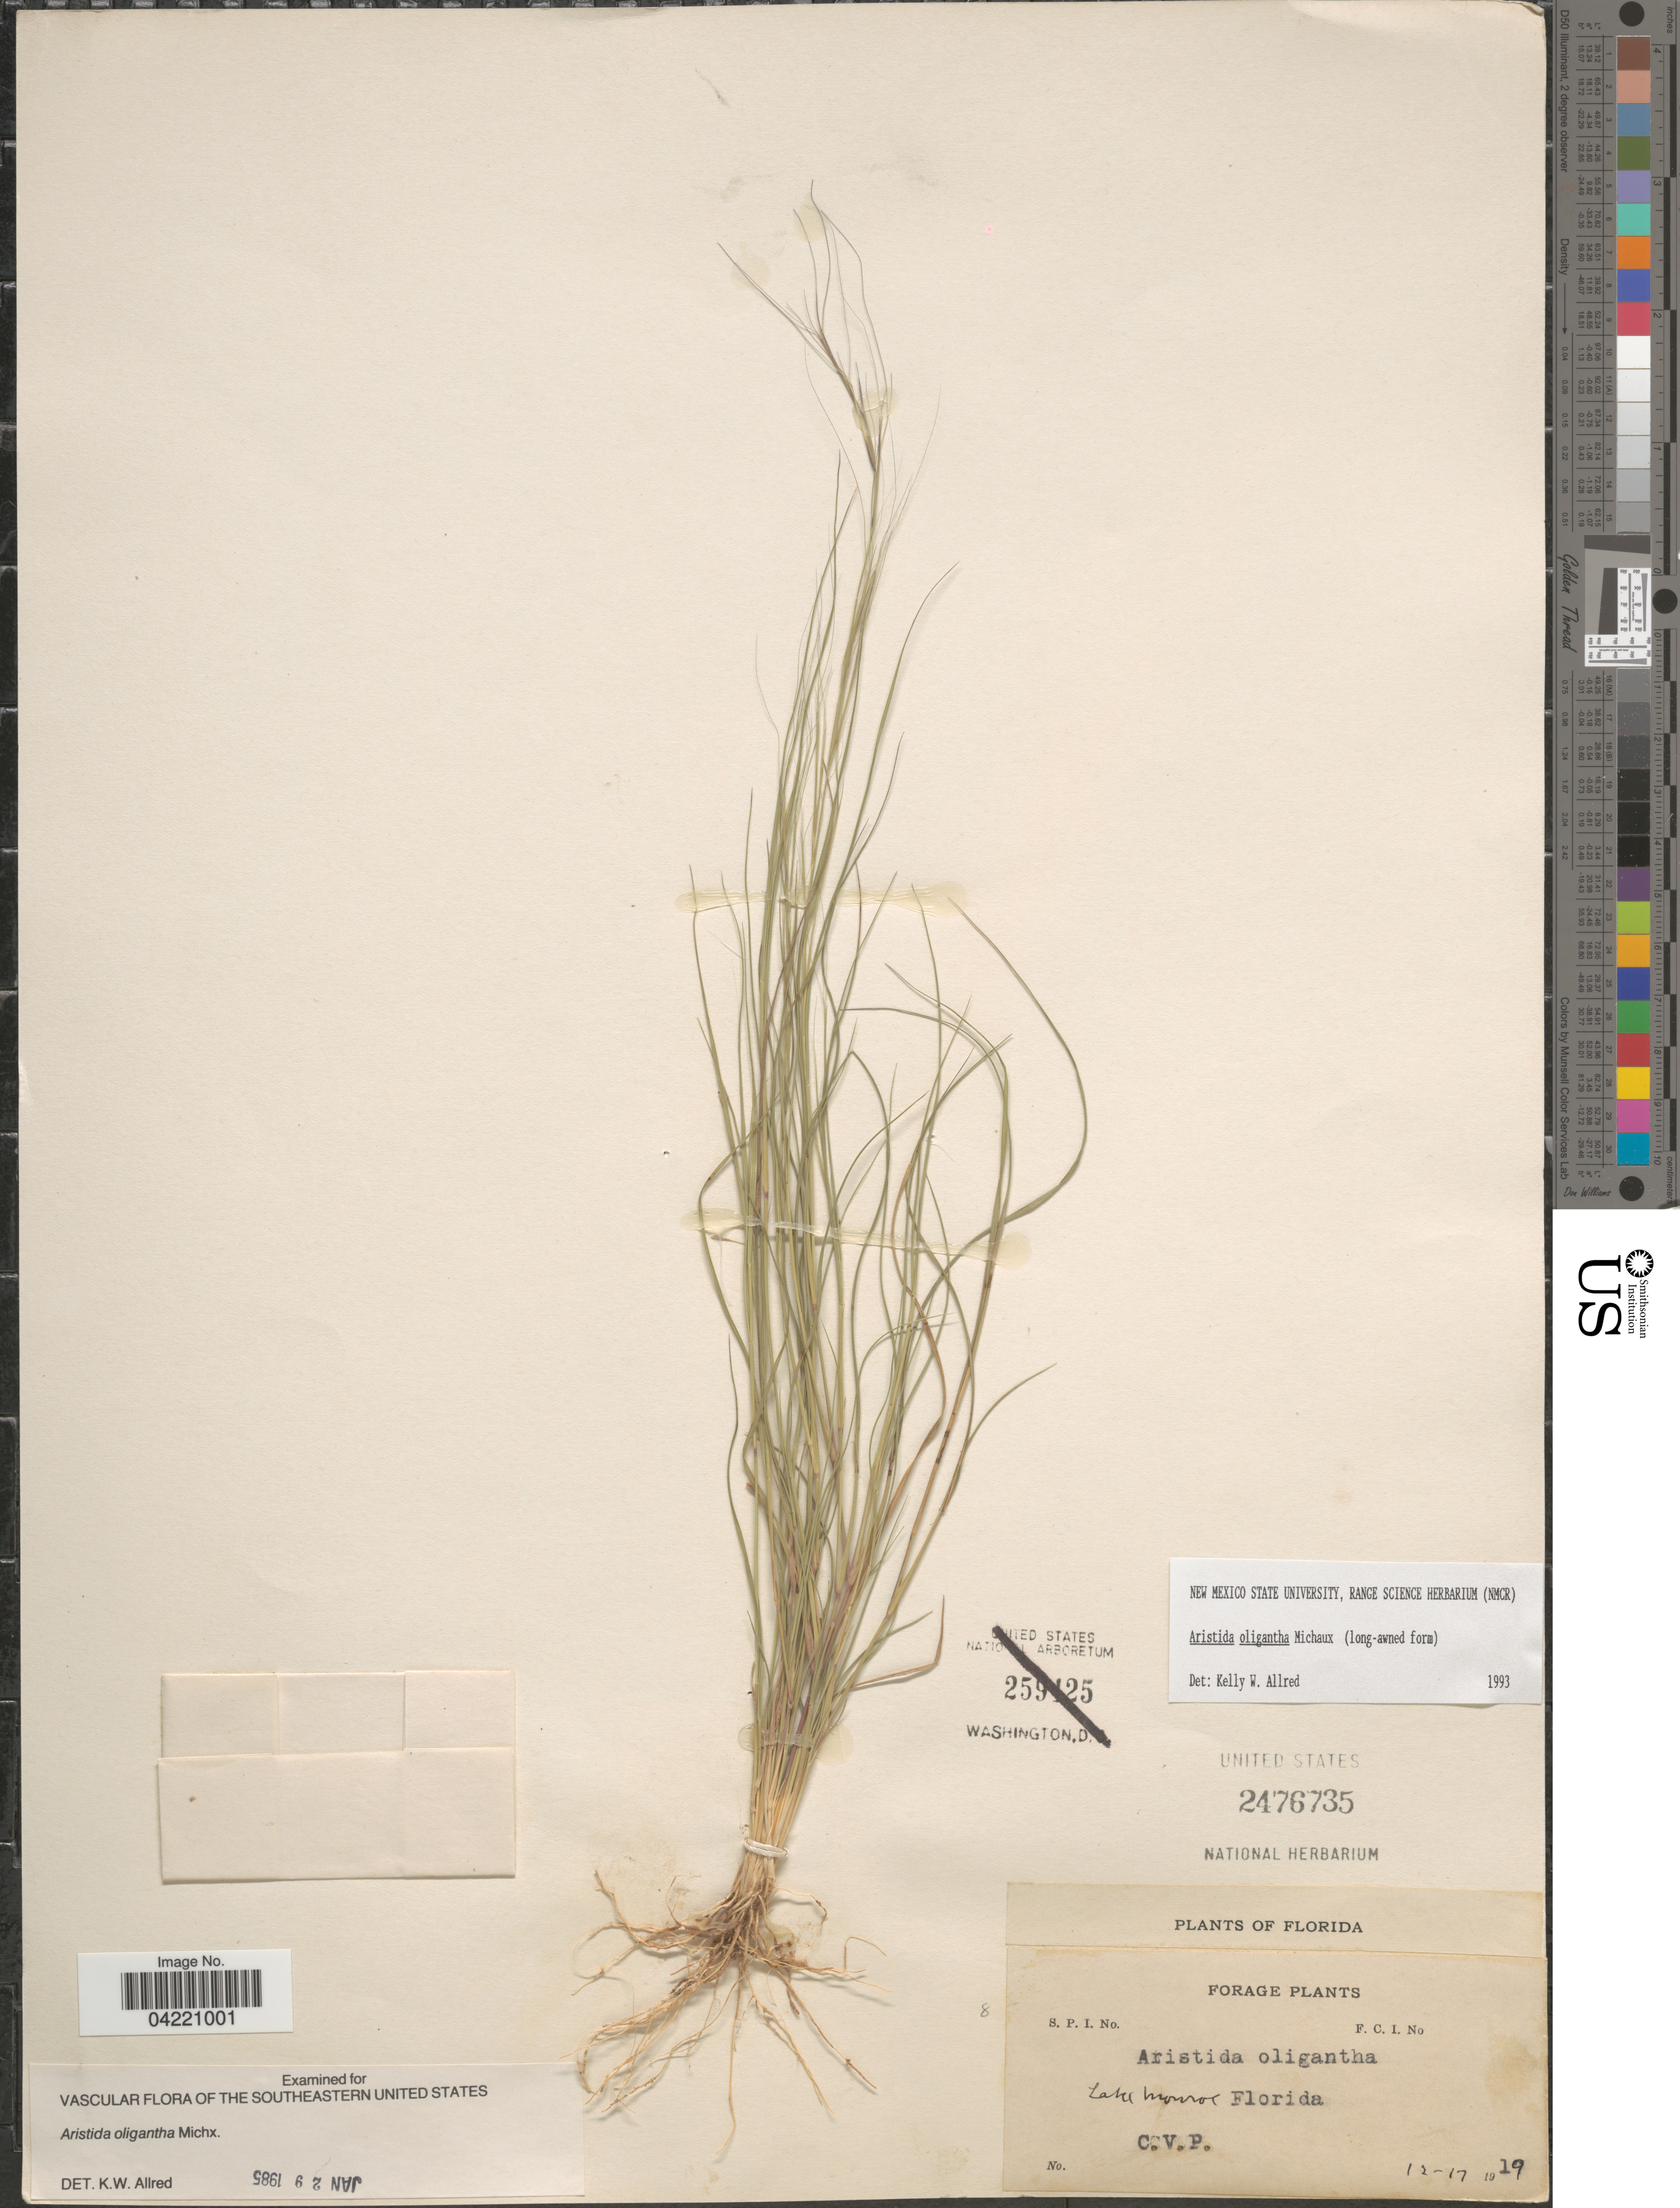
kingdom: Plantae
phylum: Tracheophyta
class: Liliopsida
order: Poales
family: Poaceae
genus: Aristida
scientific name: Aristida oligantha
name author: Michx.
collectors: C. V. P.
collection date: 1919-12-17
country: United States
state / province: Florida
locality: Lake Morrell.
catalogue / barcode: US 2476735